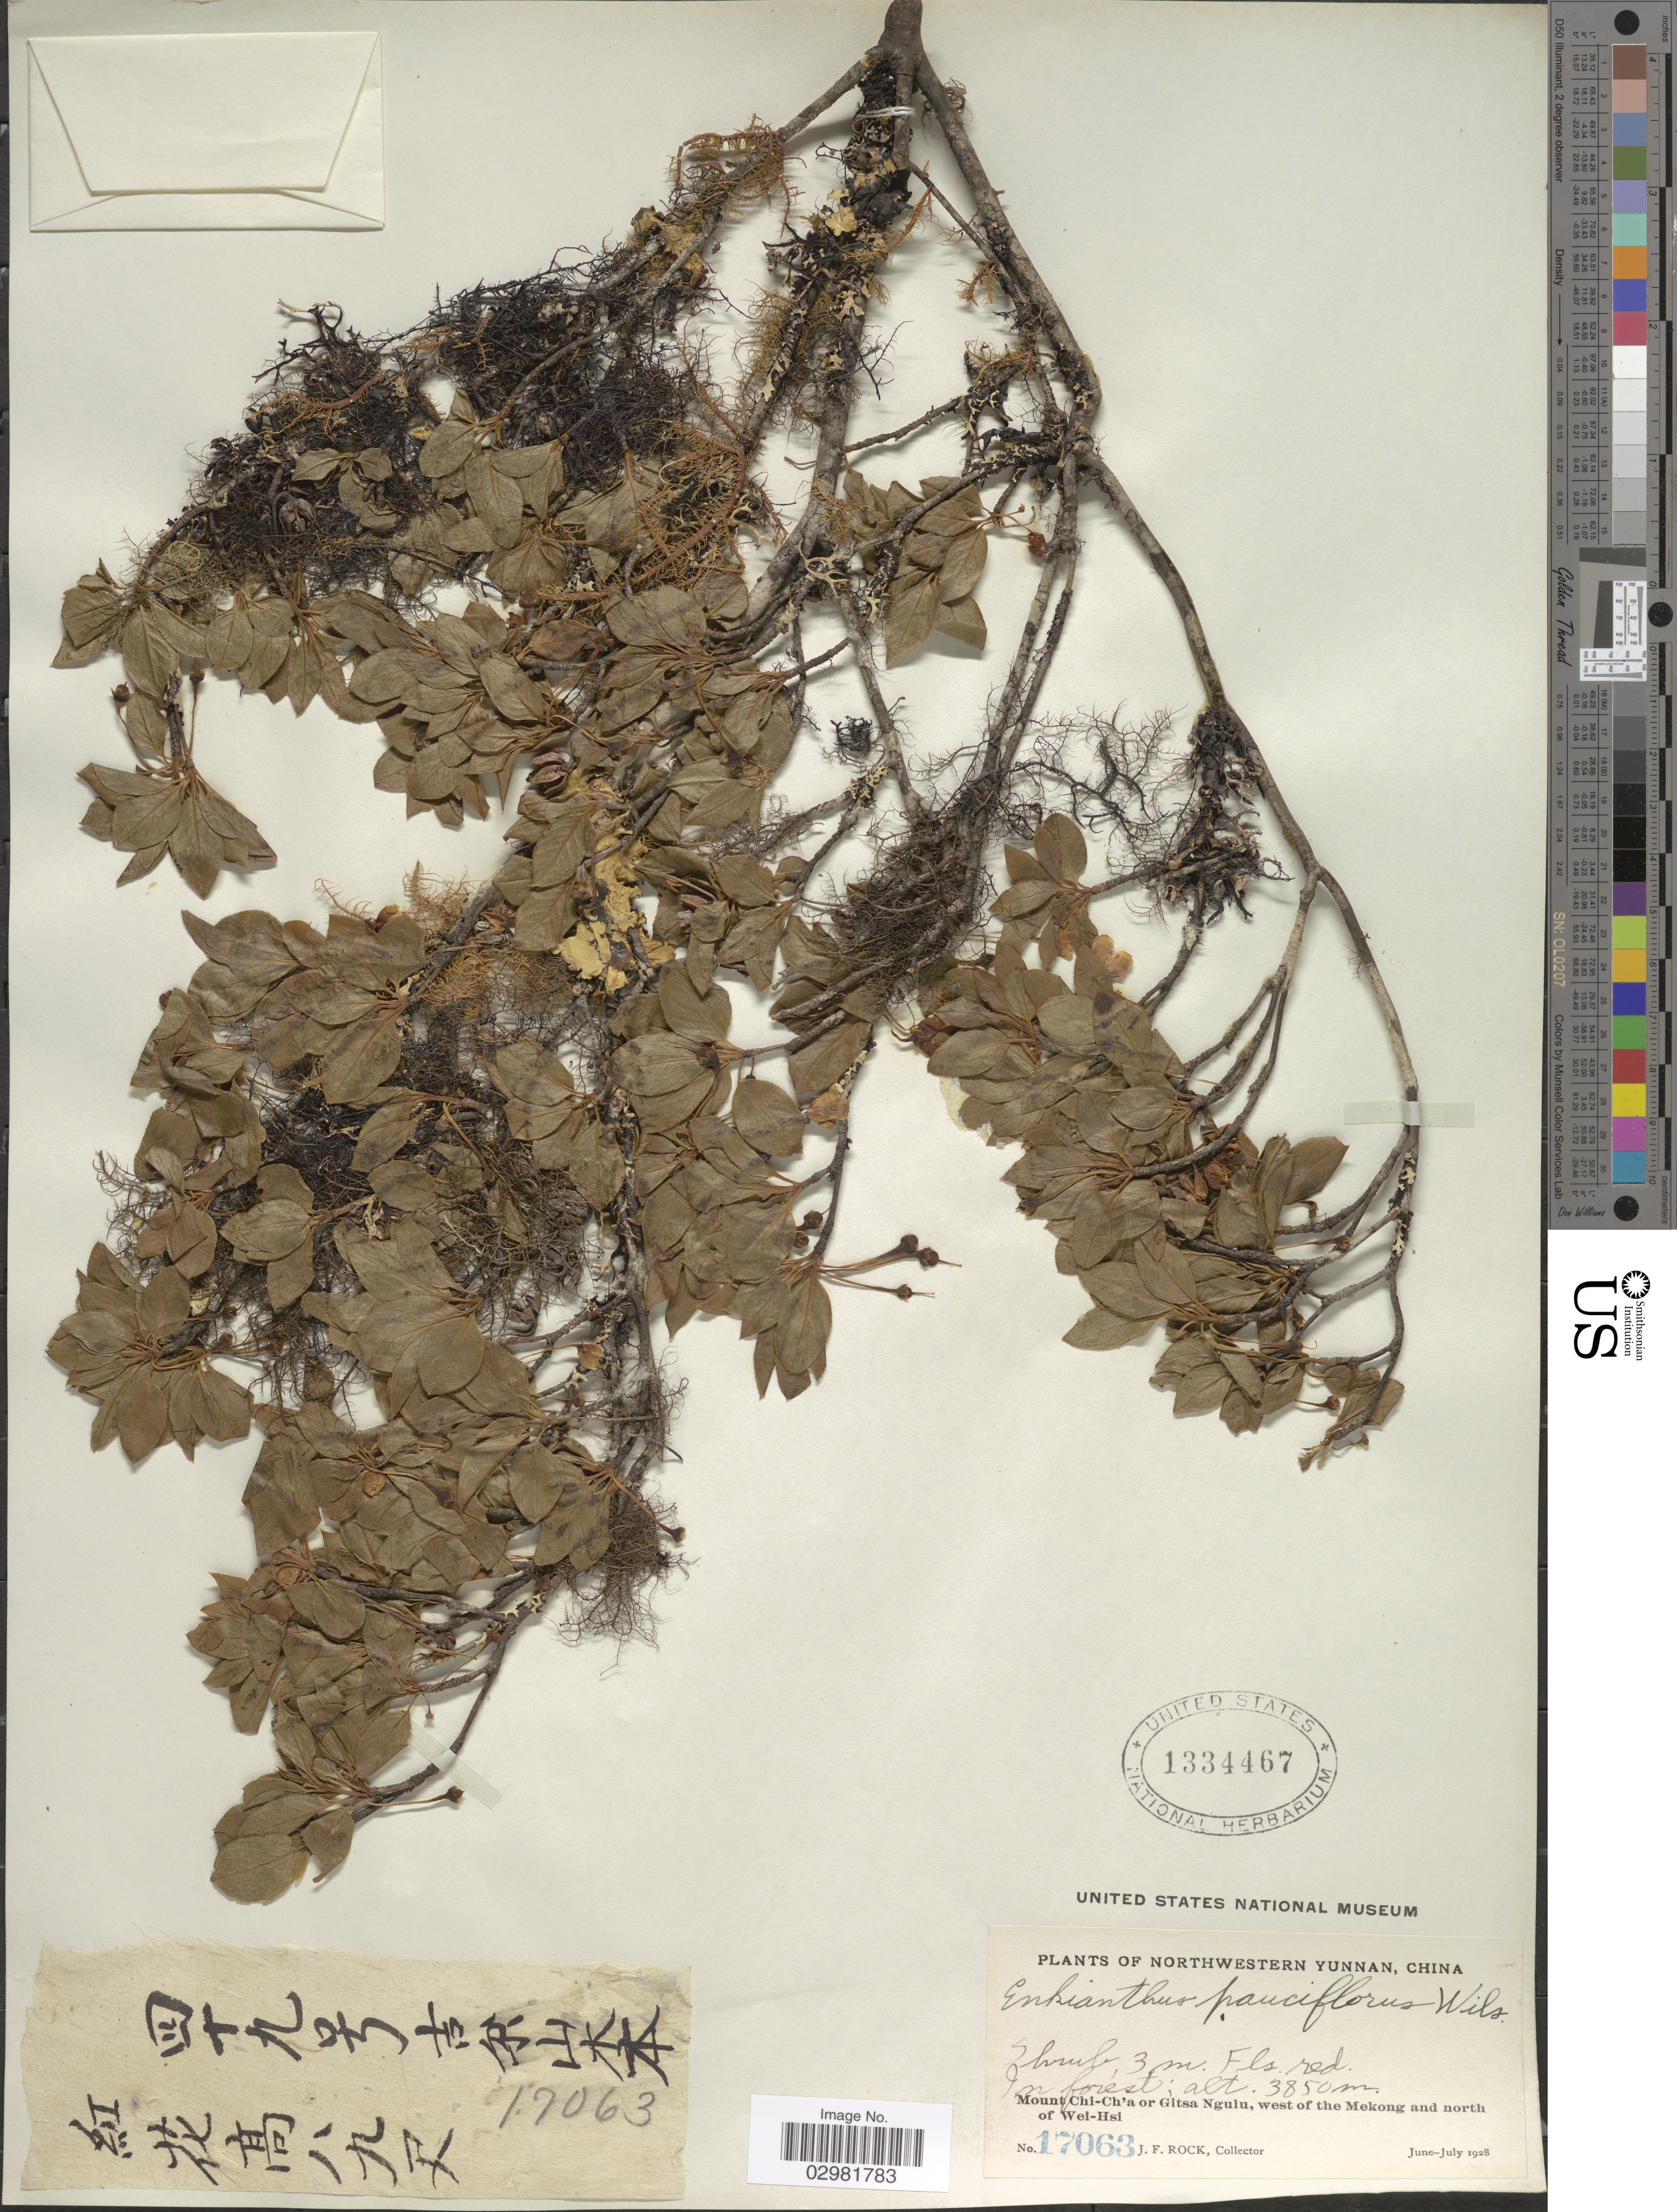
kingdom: Plantae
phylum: Tracheophyta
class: Magnoliopsida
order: Ericales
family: Ericaceae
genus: Enkianthus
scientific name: Enkianthus pauciflorus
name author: E.H. Wilson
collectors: J. Rock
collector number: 17063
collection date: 1928-06/1928-07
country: China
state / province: Yunnan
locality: Northwestern Yunnan. Mount Chi-Ch'a or Gitsa Ngulu, west of the Mekong and north of Wei-Hsi.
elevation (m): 3850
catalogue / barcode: US 1334467